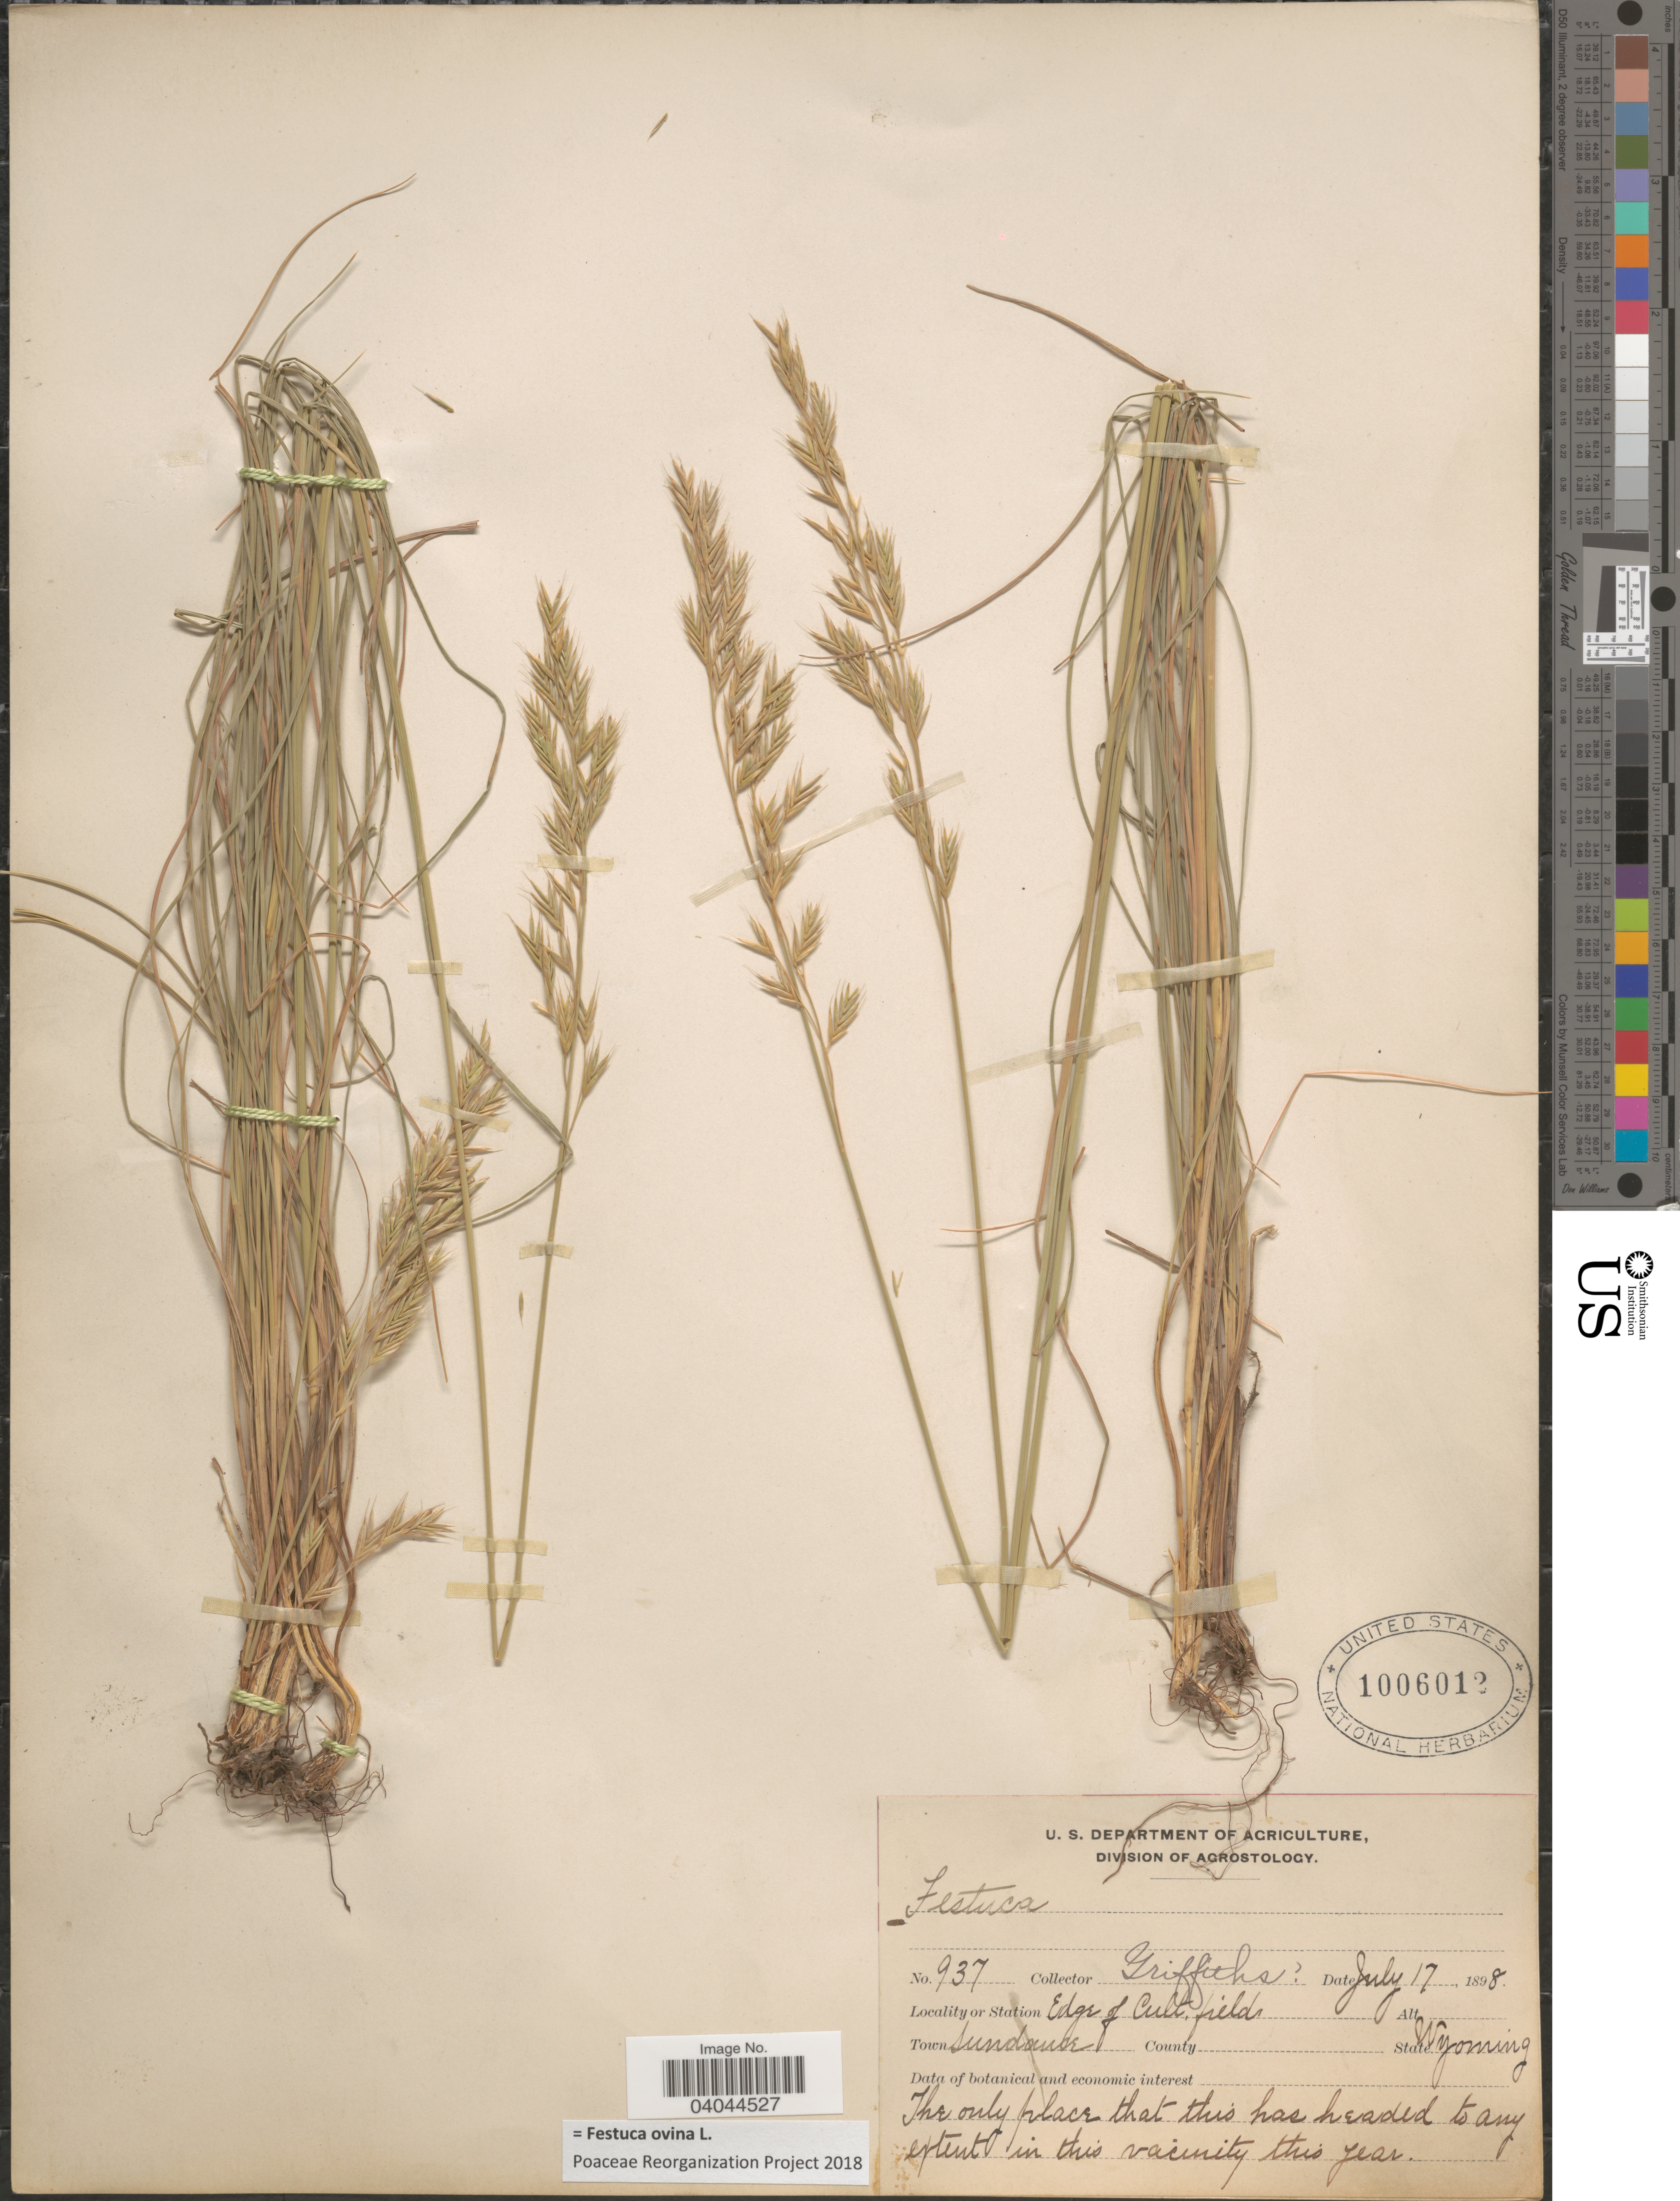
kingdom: Plantae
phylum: Tracheophyta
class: Liliopsida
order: Poales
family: Poaceae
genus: Festuca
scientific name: Festuca ovina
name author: L.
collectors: -- Griffiths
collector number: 937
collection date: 1898-07-17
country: United States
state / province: Wyoming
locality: Edge of Cult field. Town Sundance.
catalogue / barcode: US 1006012